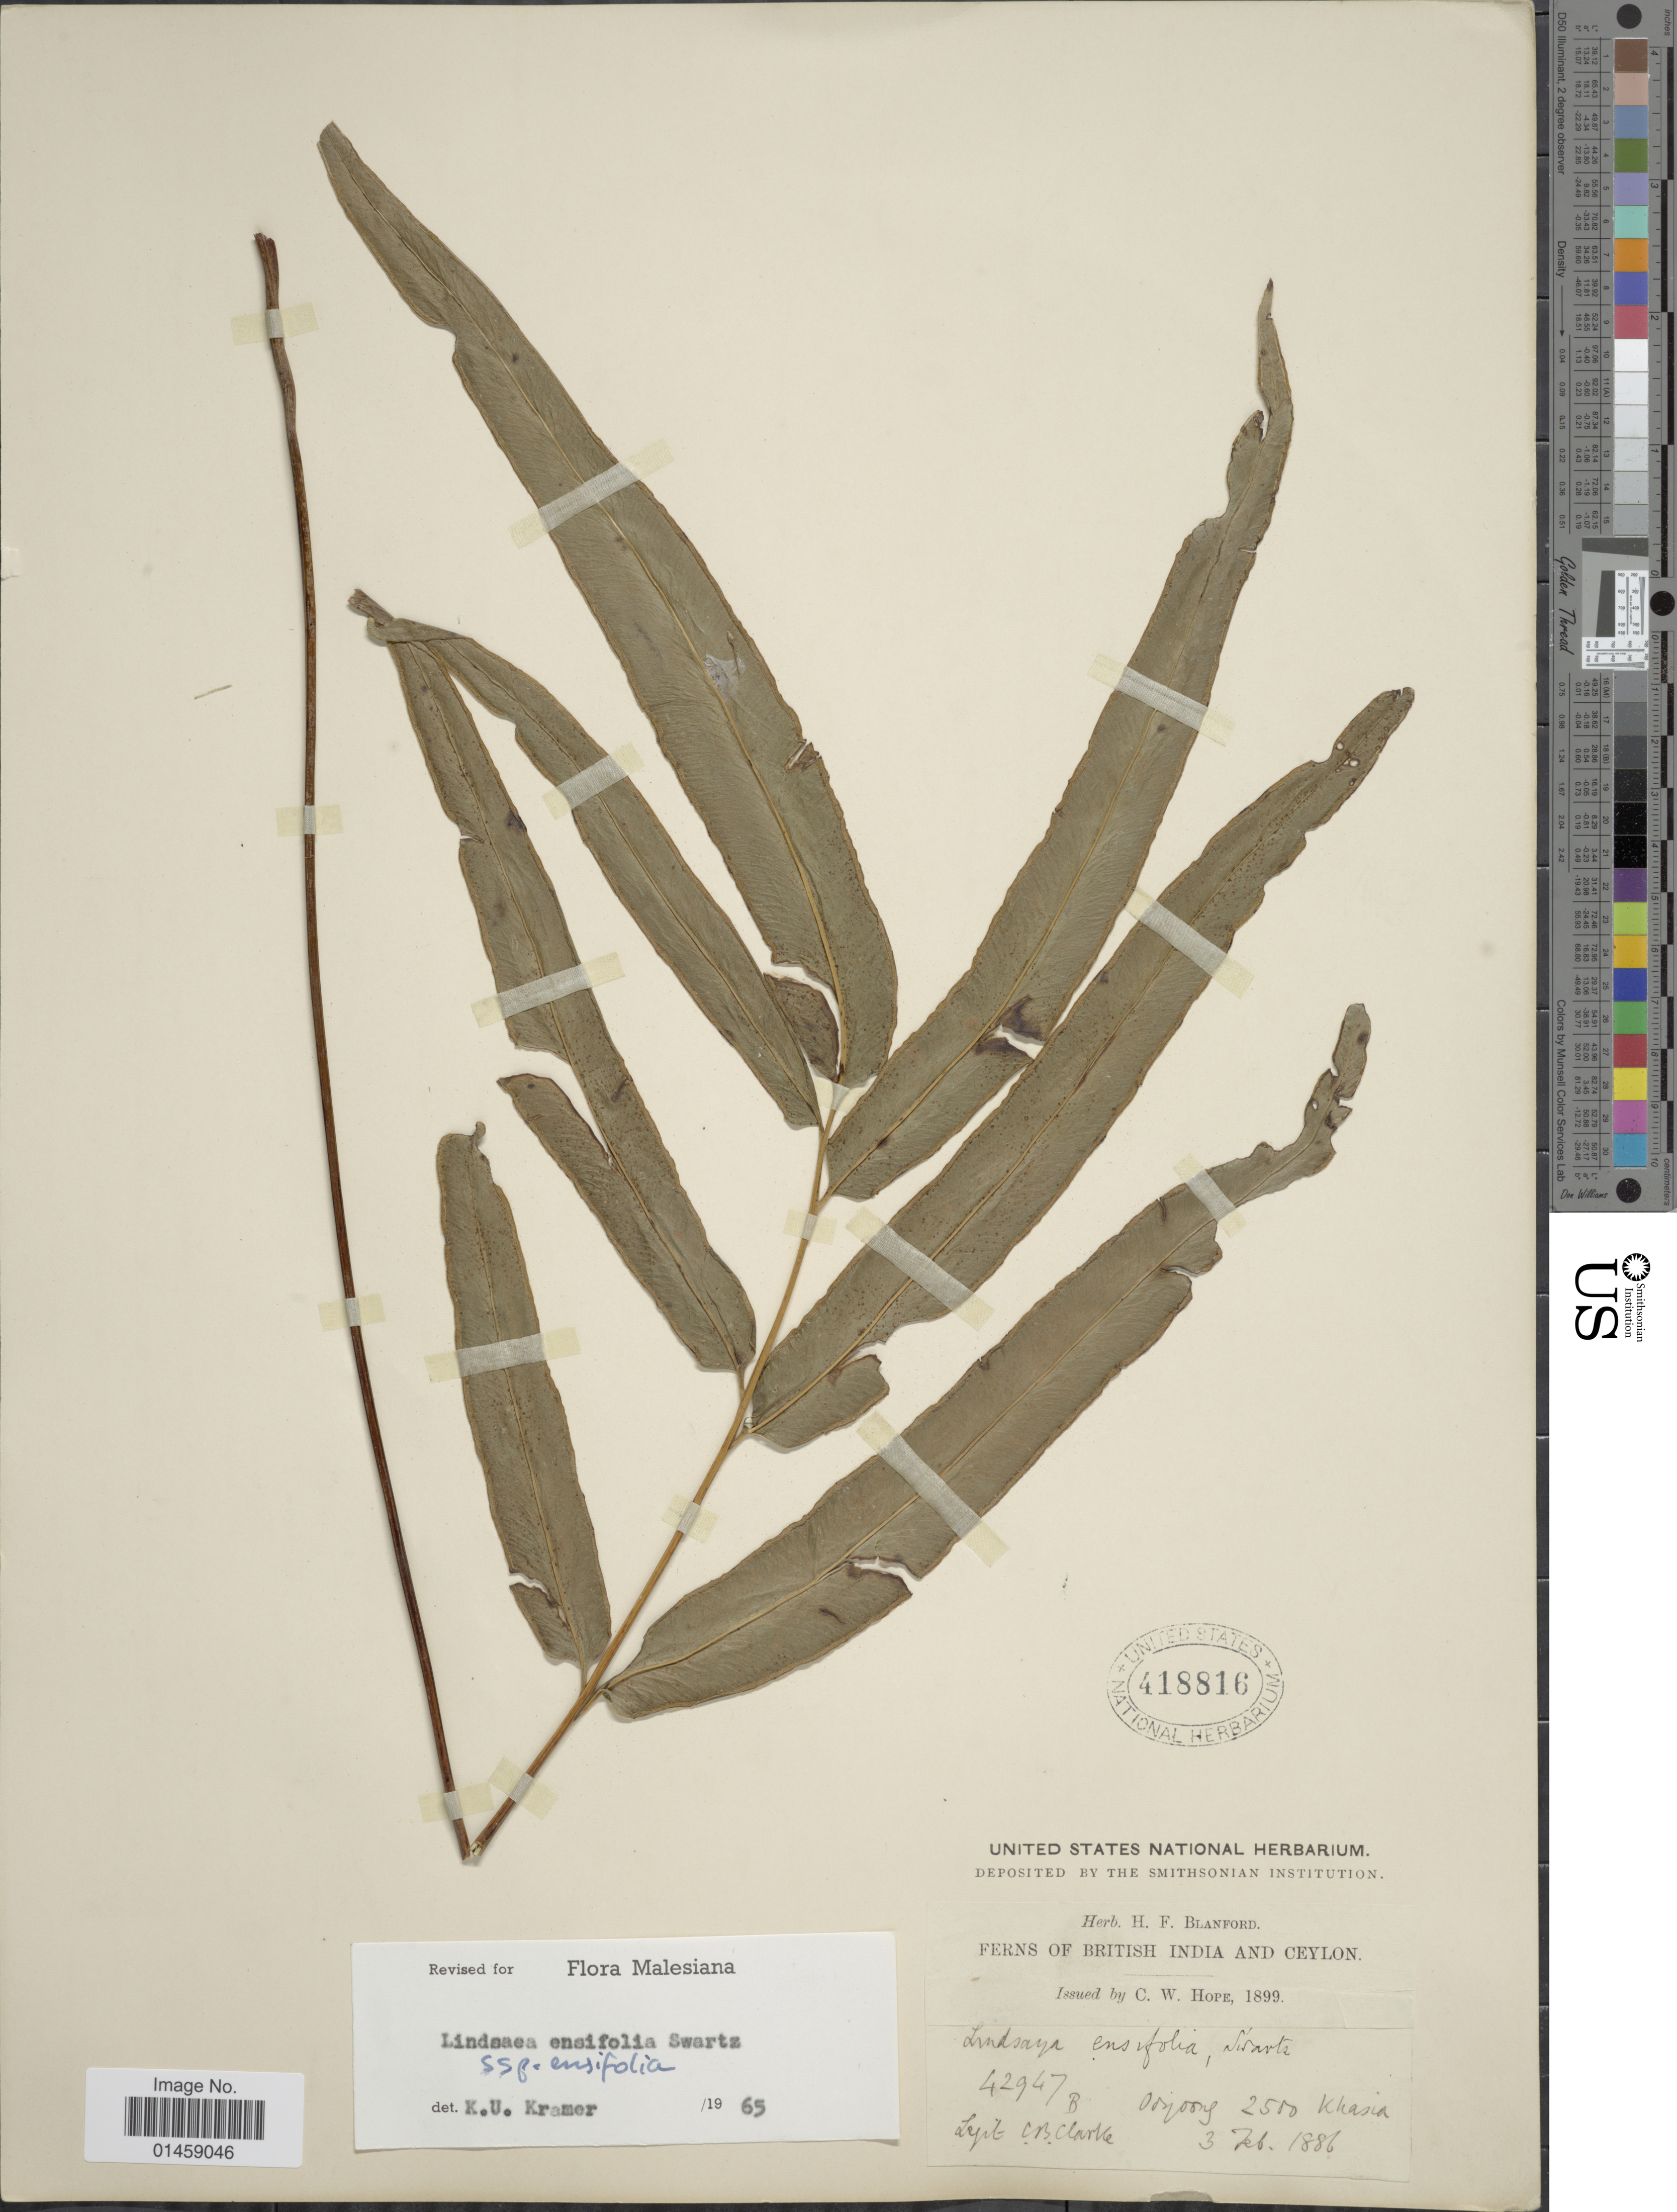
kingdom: Plantae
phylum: Tracheophyta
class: Polypodiopsida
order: Polypodiales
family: Lindsaeaceae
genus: Lindsaea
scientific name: Lindsaea ensifolia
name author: Sw.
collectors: C. B. Clarke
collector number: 42947 B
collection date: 1886-02-03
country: India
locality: British India and Ceylon, Khasia.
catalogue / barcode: US 418816